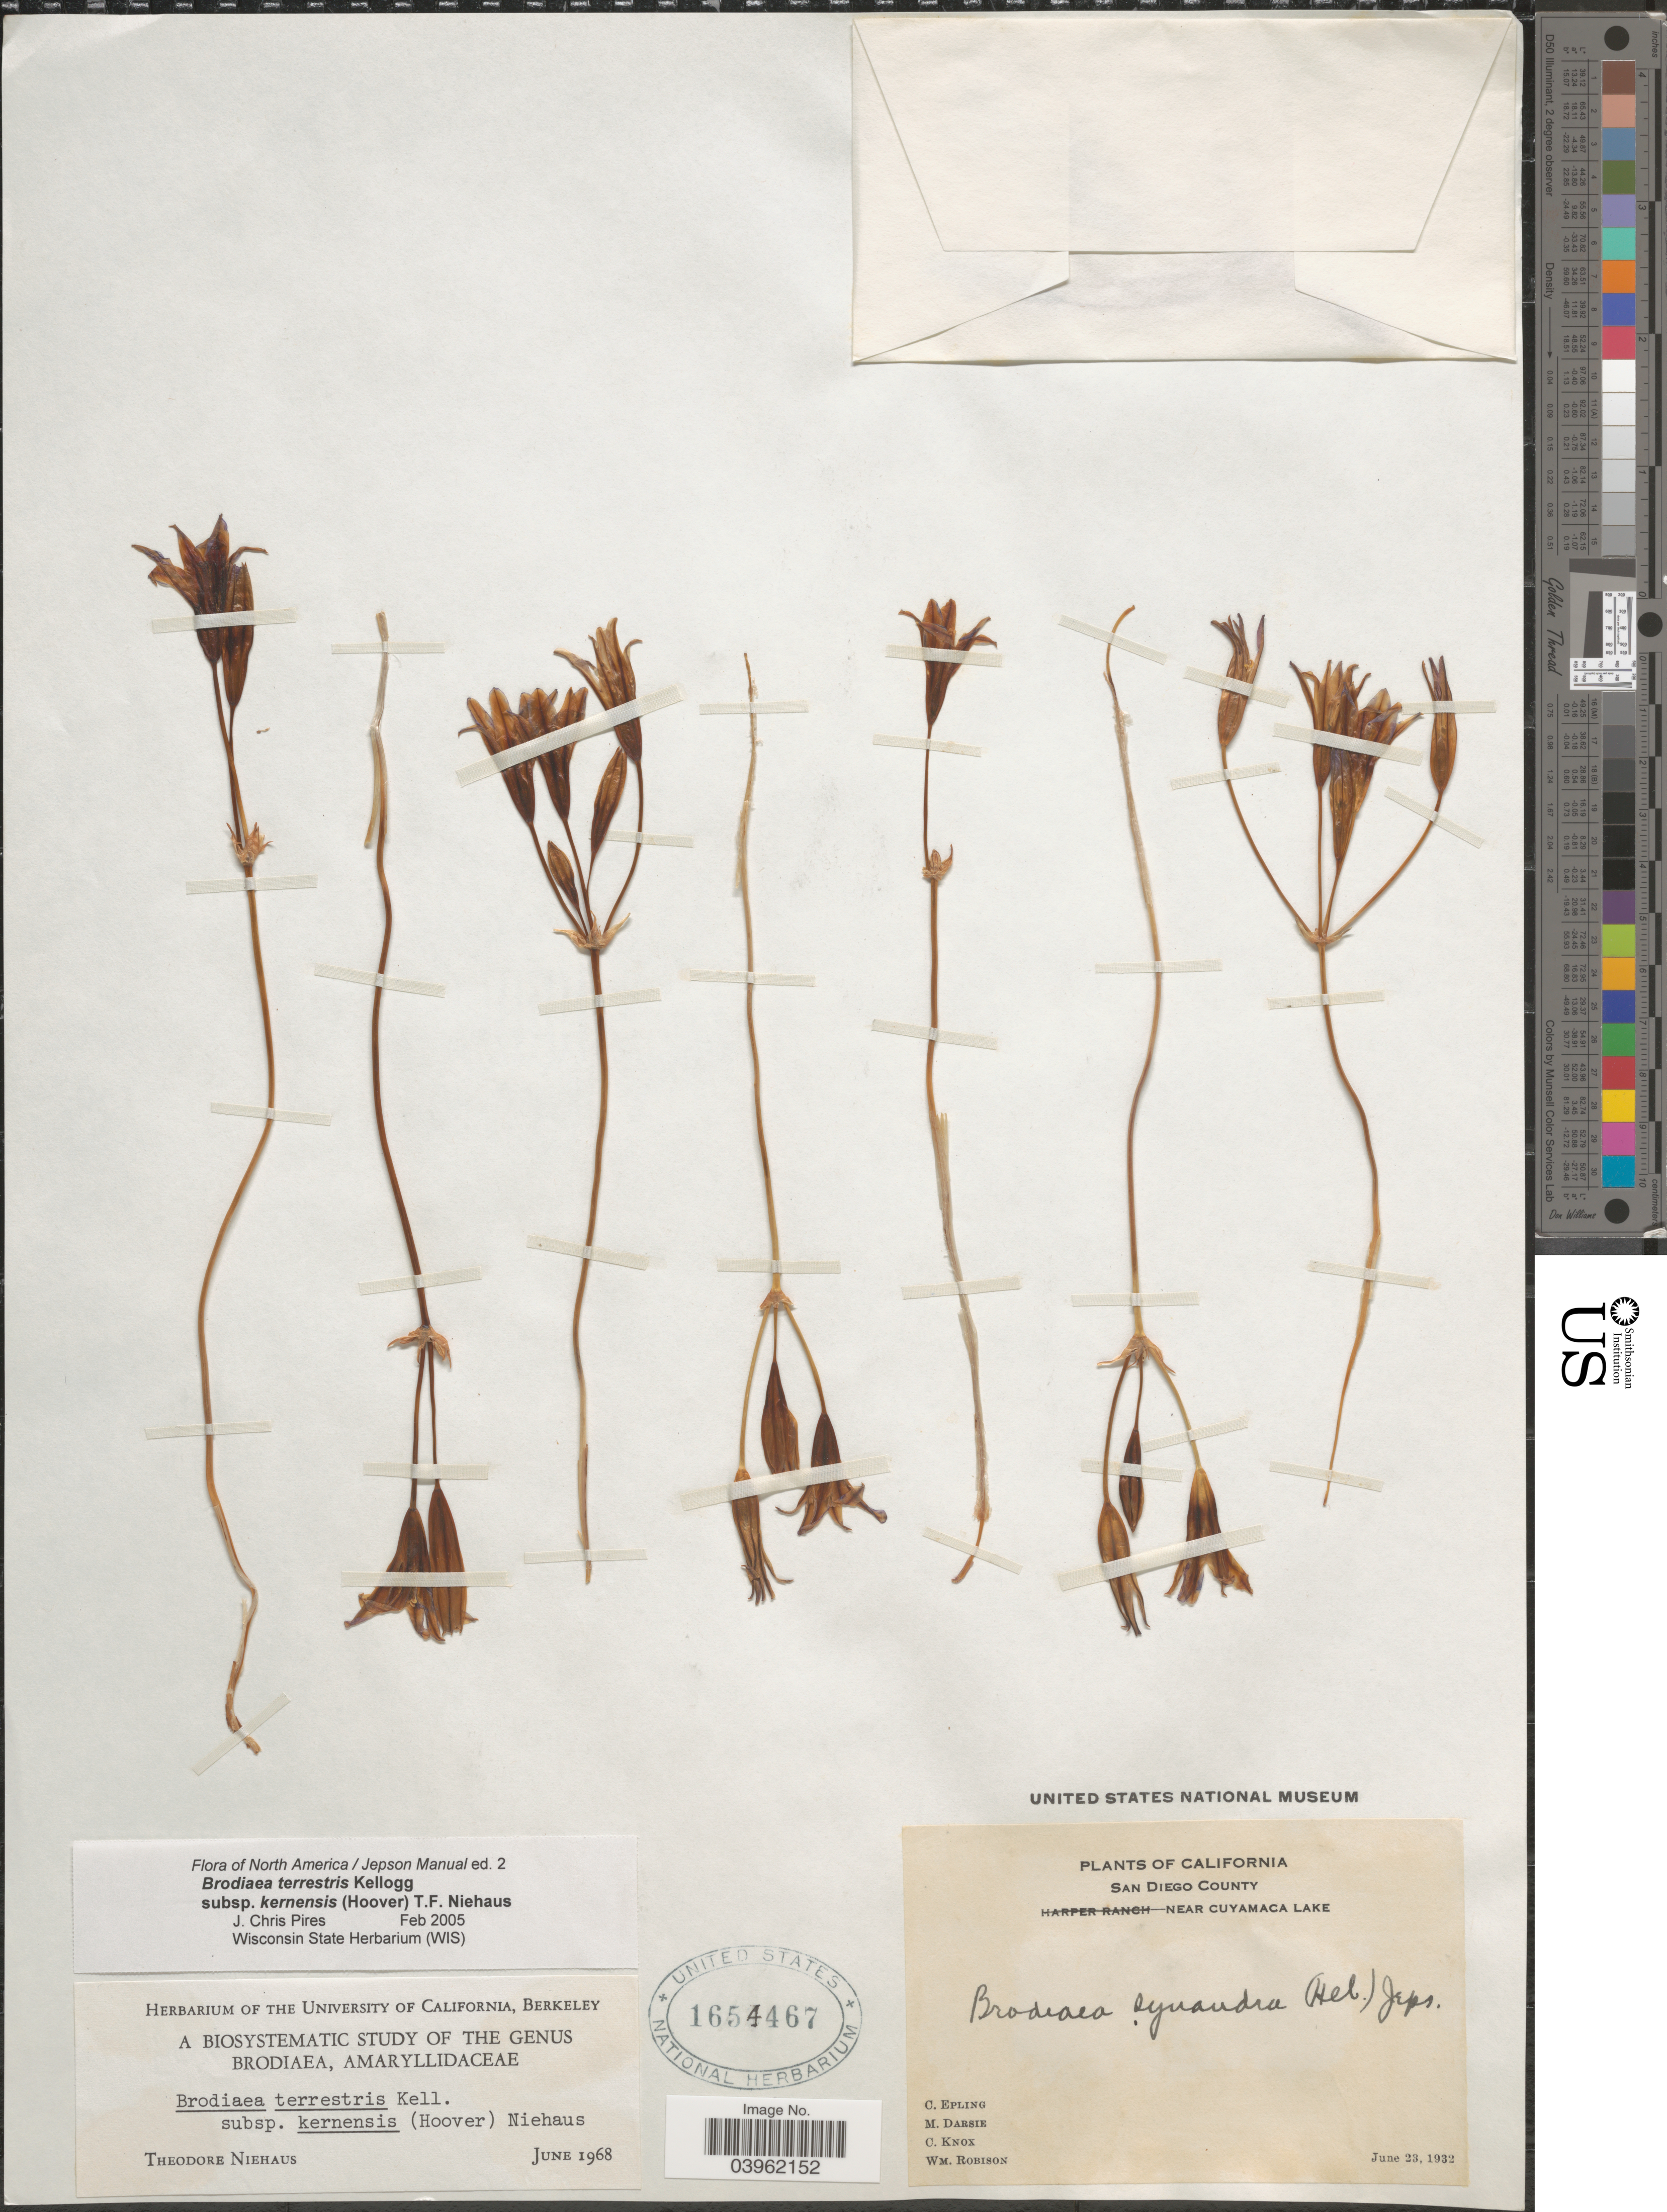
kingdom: Plantae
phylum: Tracheophyta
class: Liliopsida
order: Asparagales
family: Asparagaceae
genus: Brodiaea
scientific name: Brodiaea terrestris subsp. kernensis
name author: (Hoover) T.F. Niehaus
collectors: C. C. Epling, M. Darsie, C. Knox & W. Robison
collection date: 1932-06-23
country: United States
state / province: California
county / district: San Diego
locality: San Diego County. Near Cuyamaca Lake.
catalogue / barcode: US 1654467